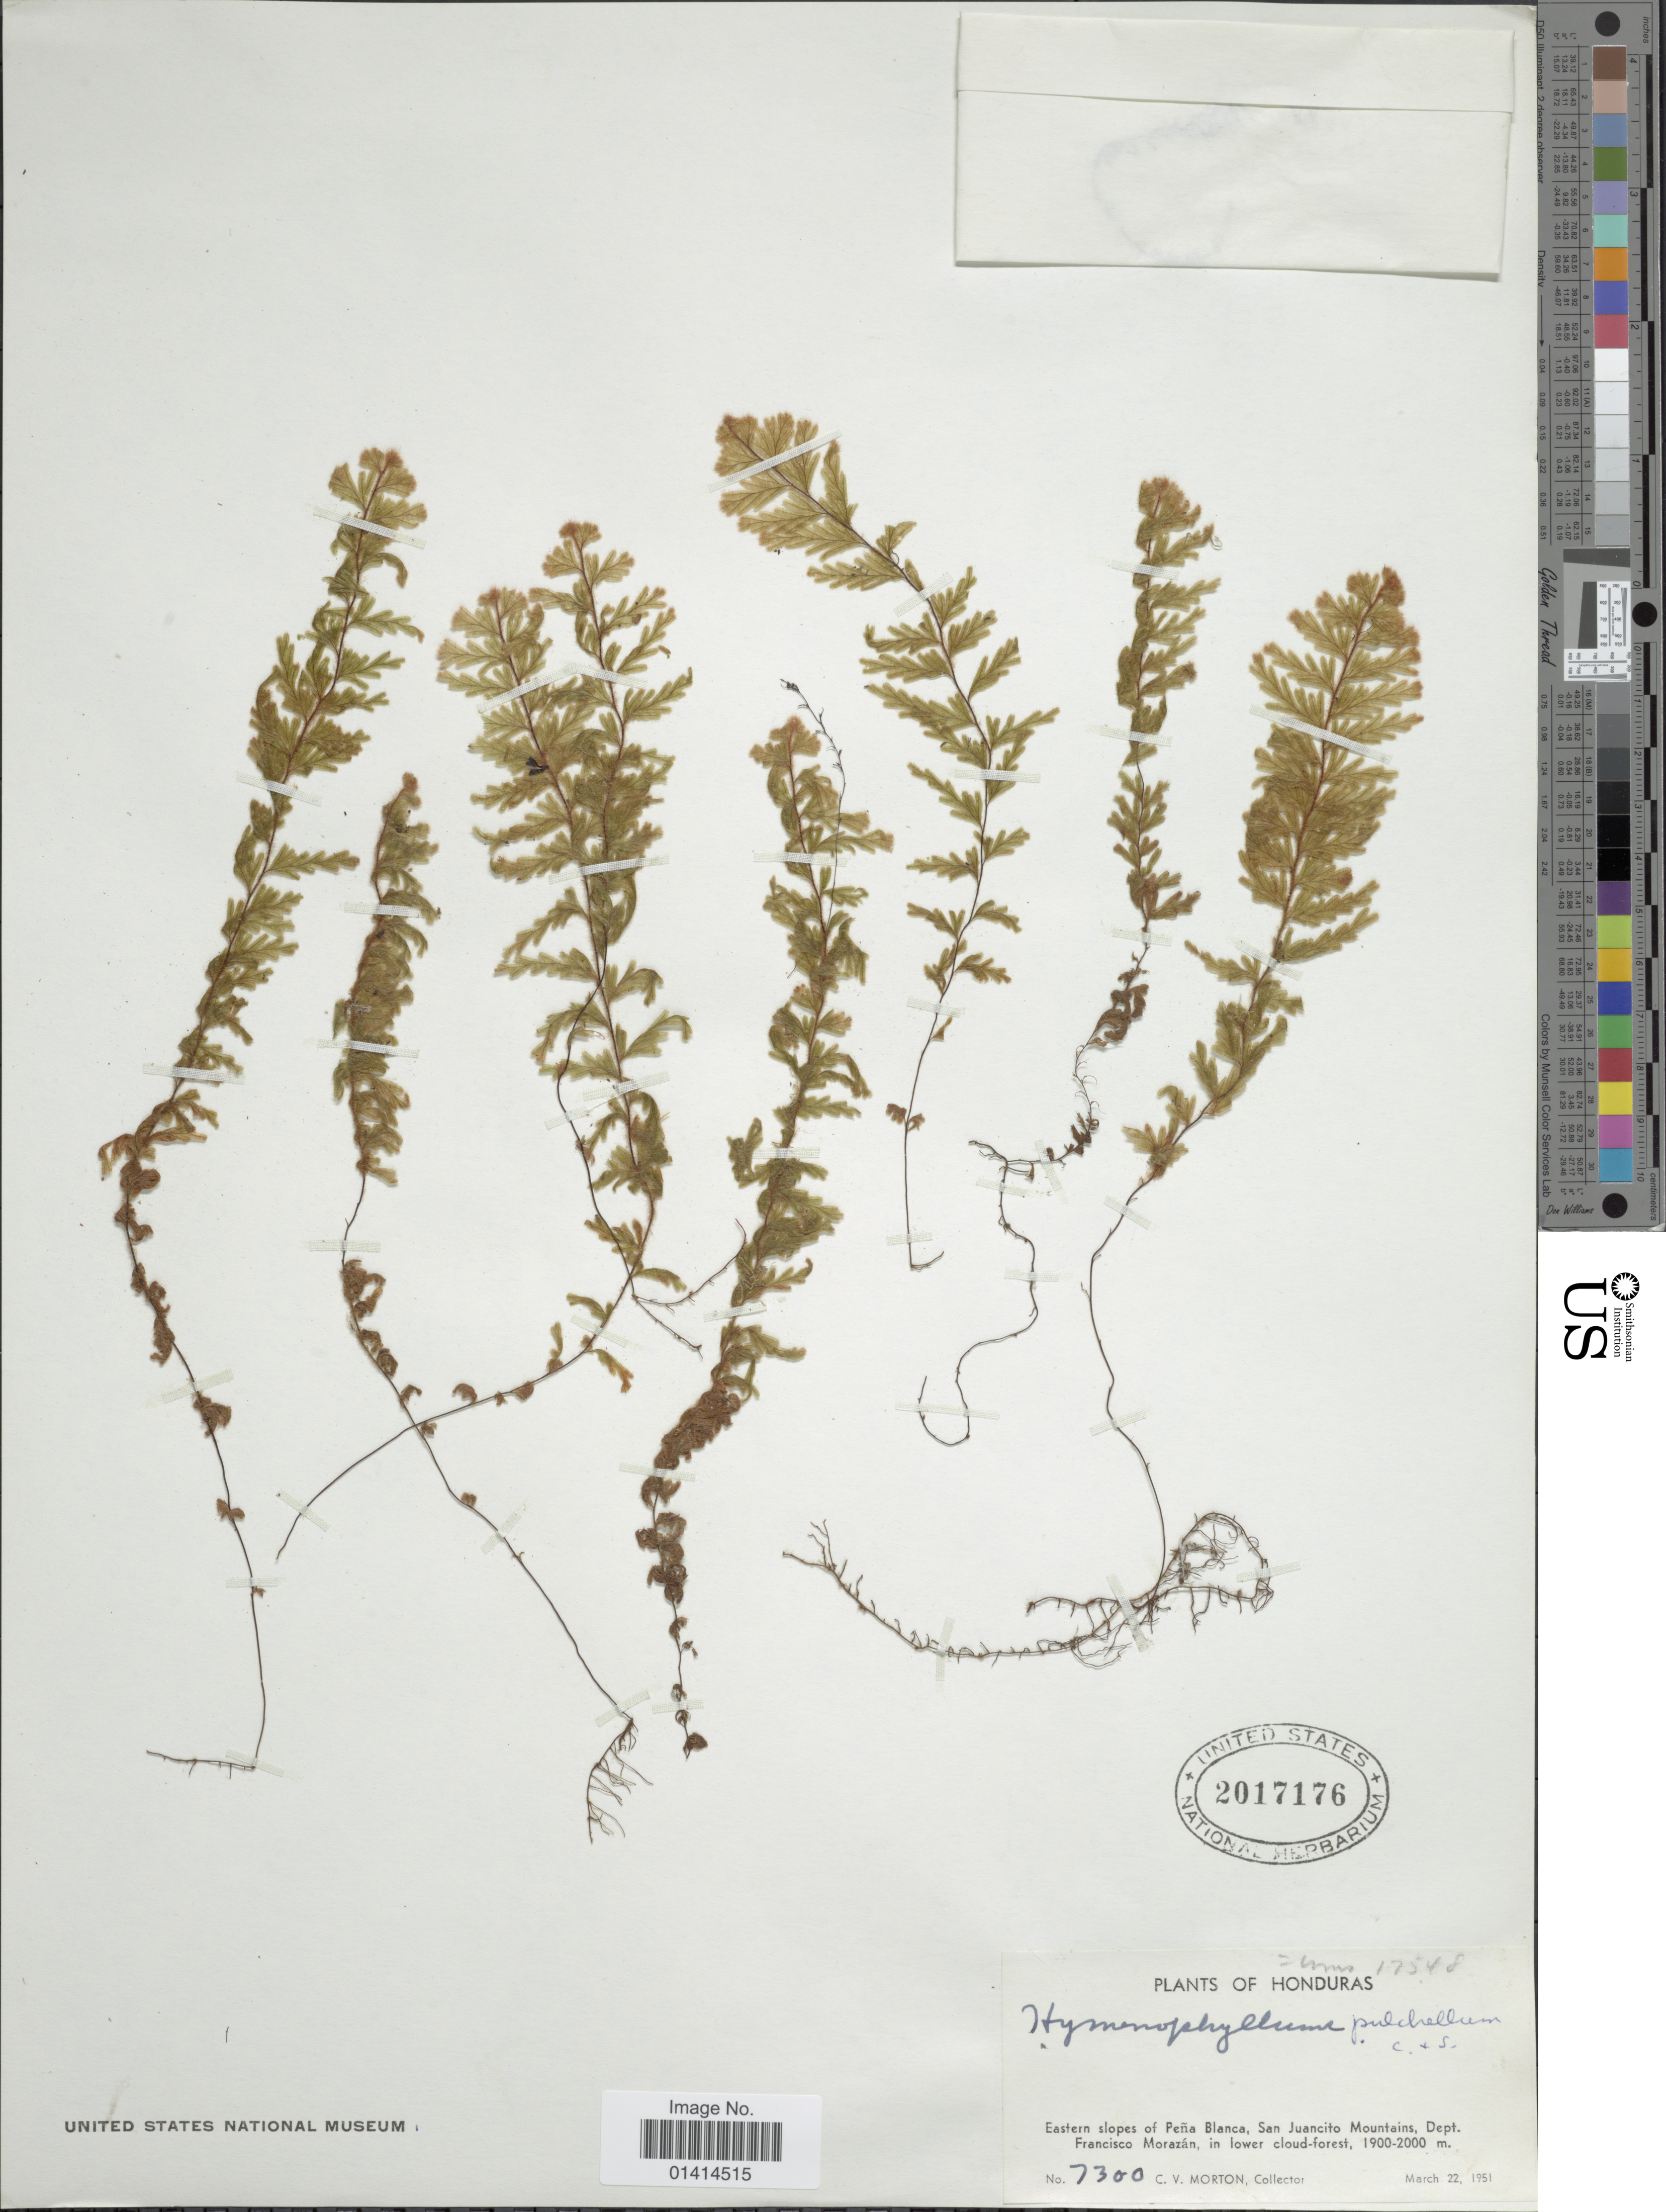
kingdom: Plantae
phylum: Tracheophyta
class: Polypodiopsida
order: Hymenophyllales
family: Hymenophyllaceae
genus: Hymenophyllum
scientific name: Hymenophyllum pulchellum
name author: Schltdl. & Cham.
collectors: C. V. Morton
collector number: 7300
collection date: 1951-03-22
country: Honduras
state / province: Fco. Morazán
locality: Eastern slopes Peña Blanca, San Juancito Mluntains, Dept Francisco Morazán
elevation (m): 1900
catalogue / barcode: US 2017176